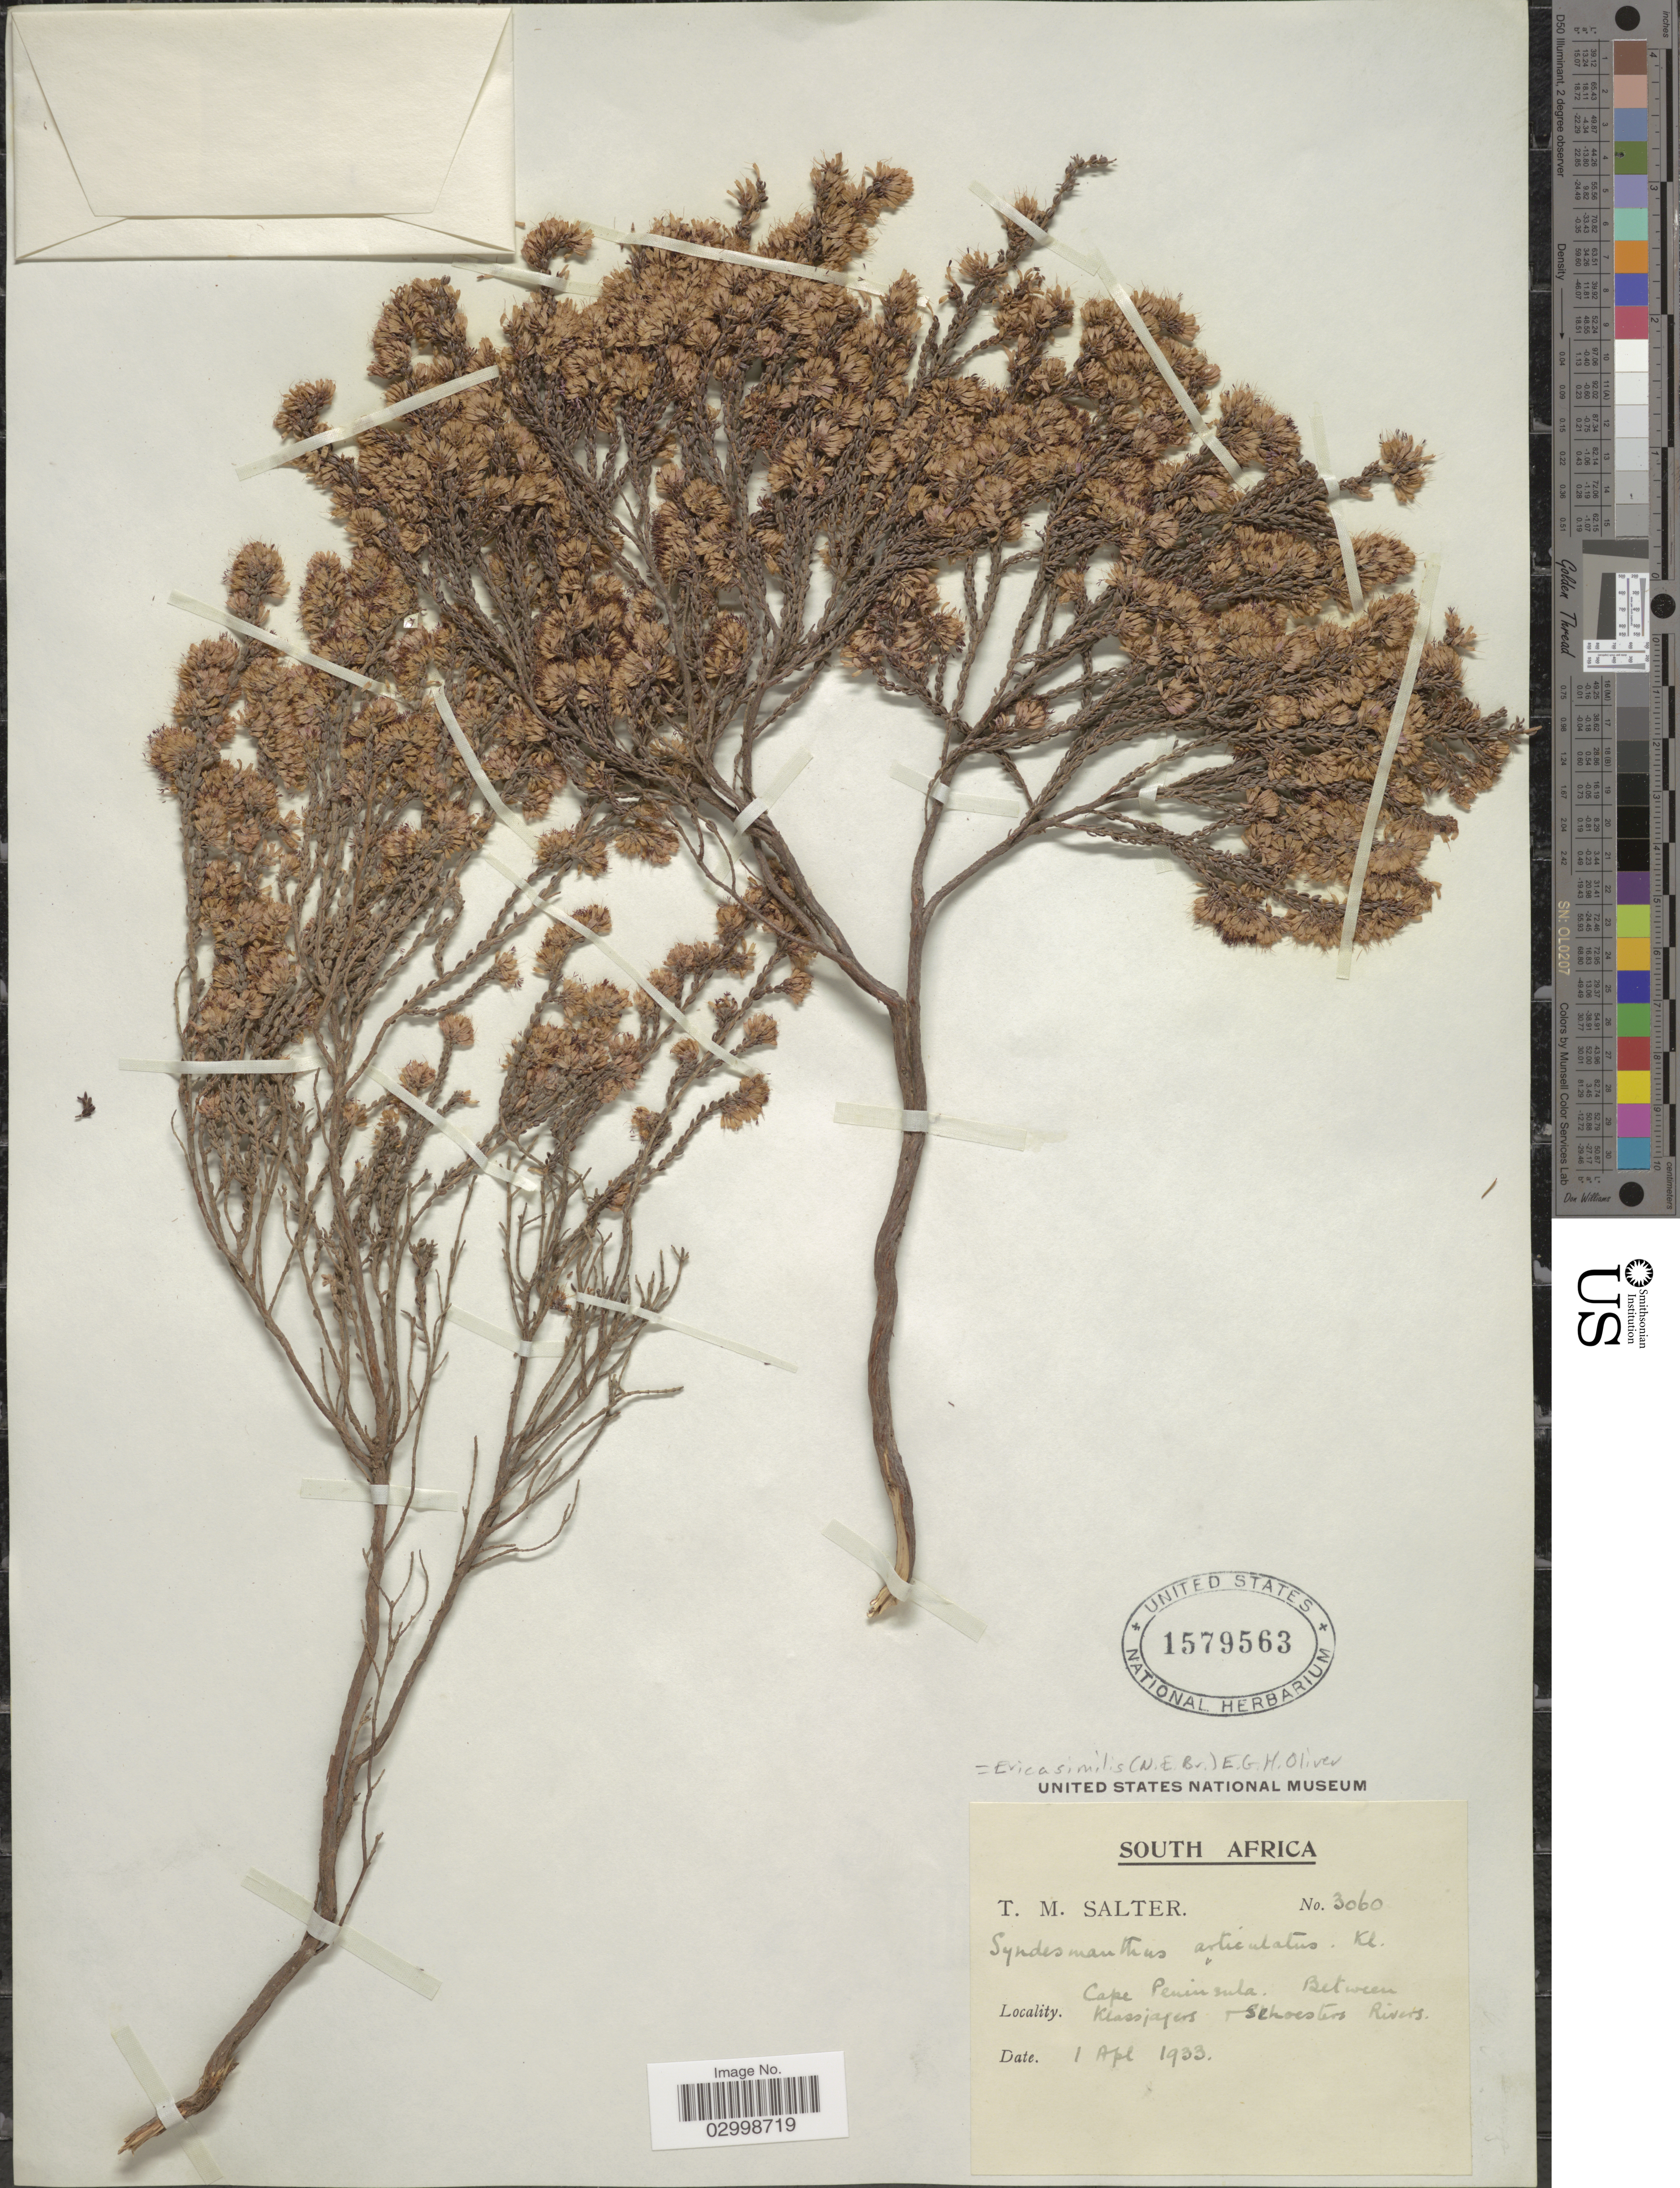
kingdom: Plantae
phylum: Tracheophyta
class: Magnoliopsida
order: Ericales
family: Ericaceae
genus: Erica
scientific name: Erica similis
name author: (N.E. Br.) E.G.H. Oliv.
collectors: T. Salter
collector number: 3060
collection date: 1993-04-01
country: South Africa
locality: Cape Penisula. between Klasjagers & Schoesters Rivers.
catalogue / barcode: US 1579563